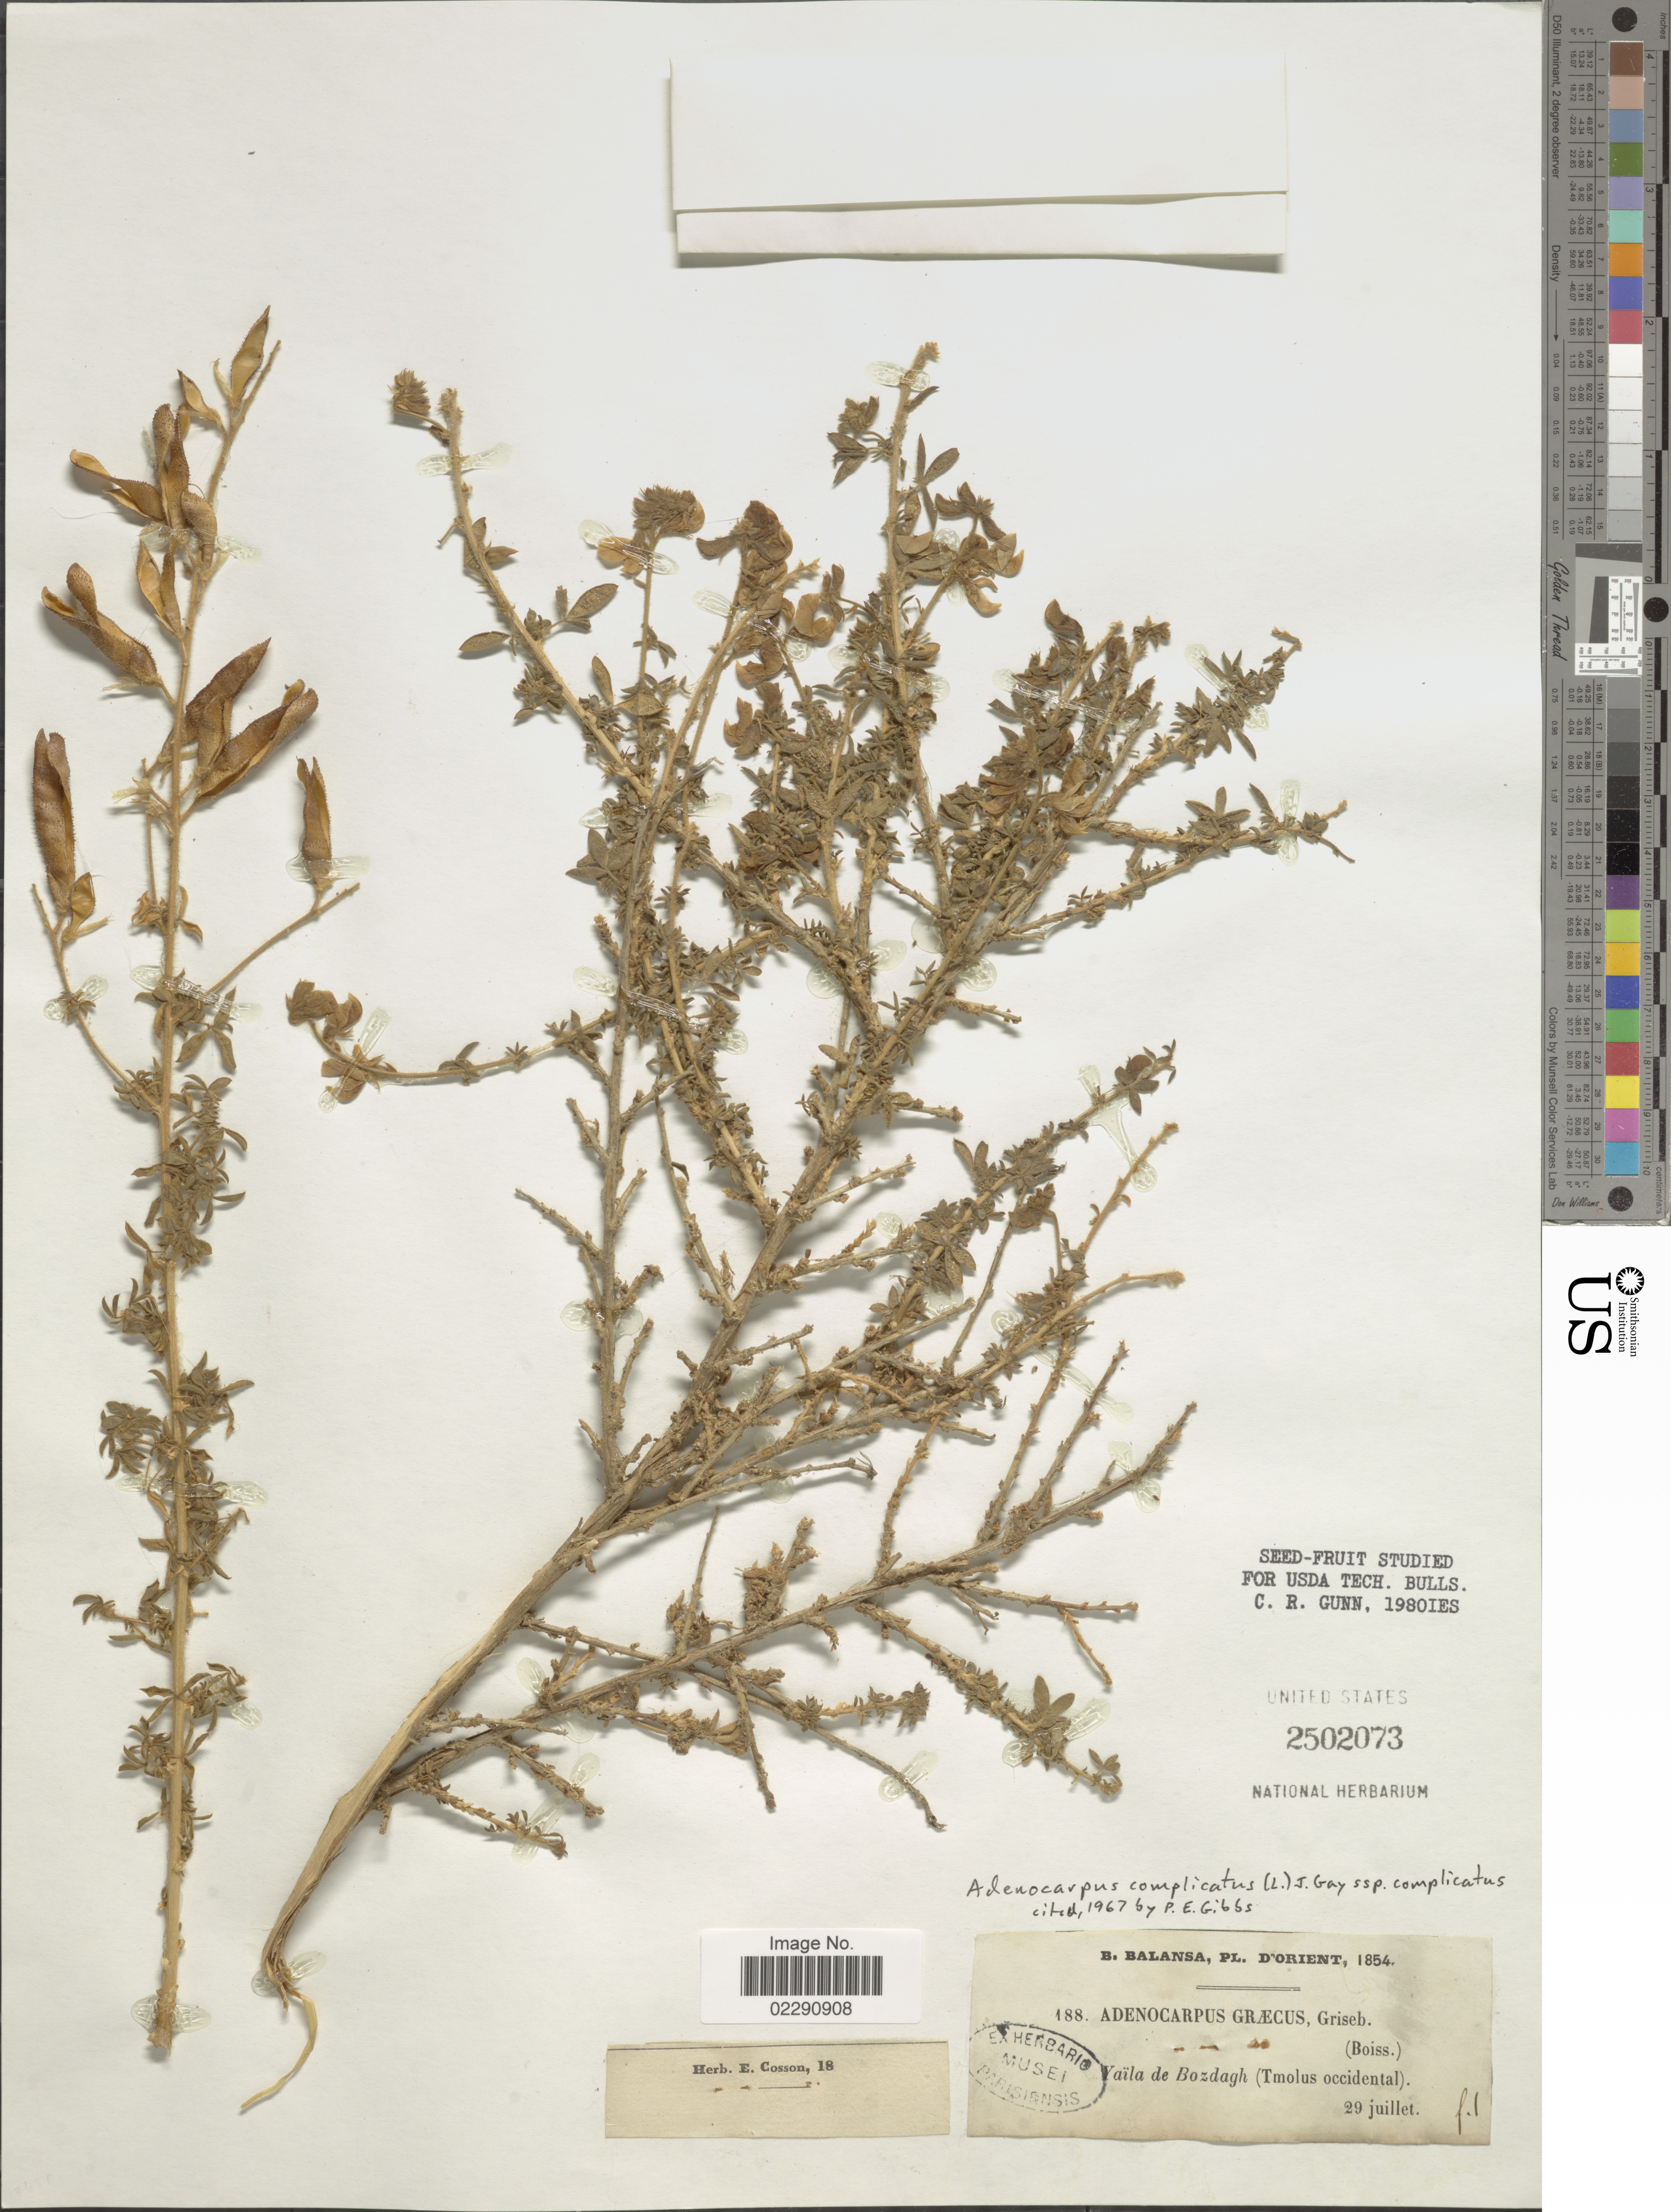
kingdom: Plantae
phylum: Tracheophyta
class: Magnoliopsida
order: Fabales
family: Fabaceae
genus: Adenocarpus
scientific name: Adenocarpus complicatus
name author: J. Gay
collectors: B. Balansa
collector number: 188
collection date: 1854-07-29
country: Turkey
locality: Orient, Vaila de Bozdagh (Tmolus occidental)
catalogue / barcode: US 2502073